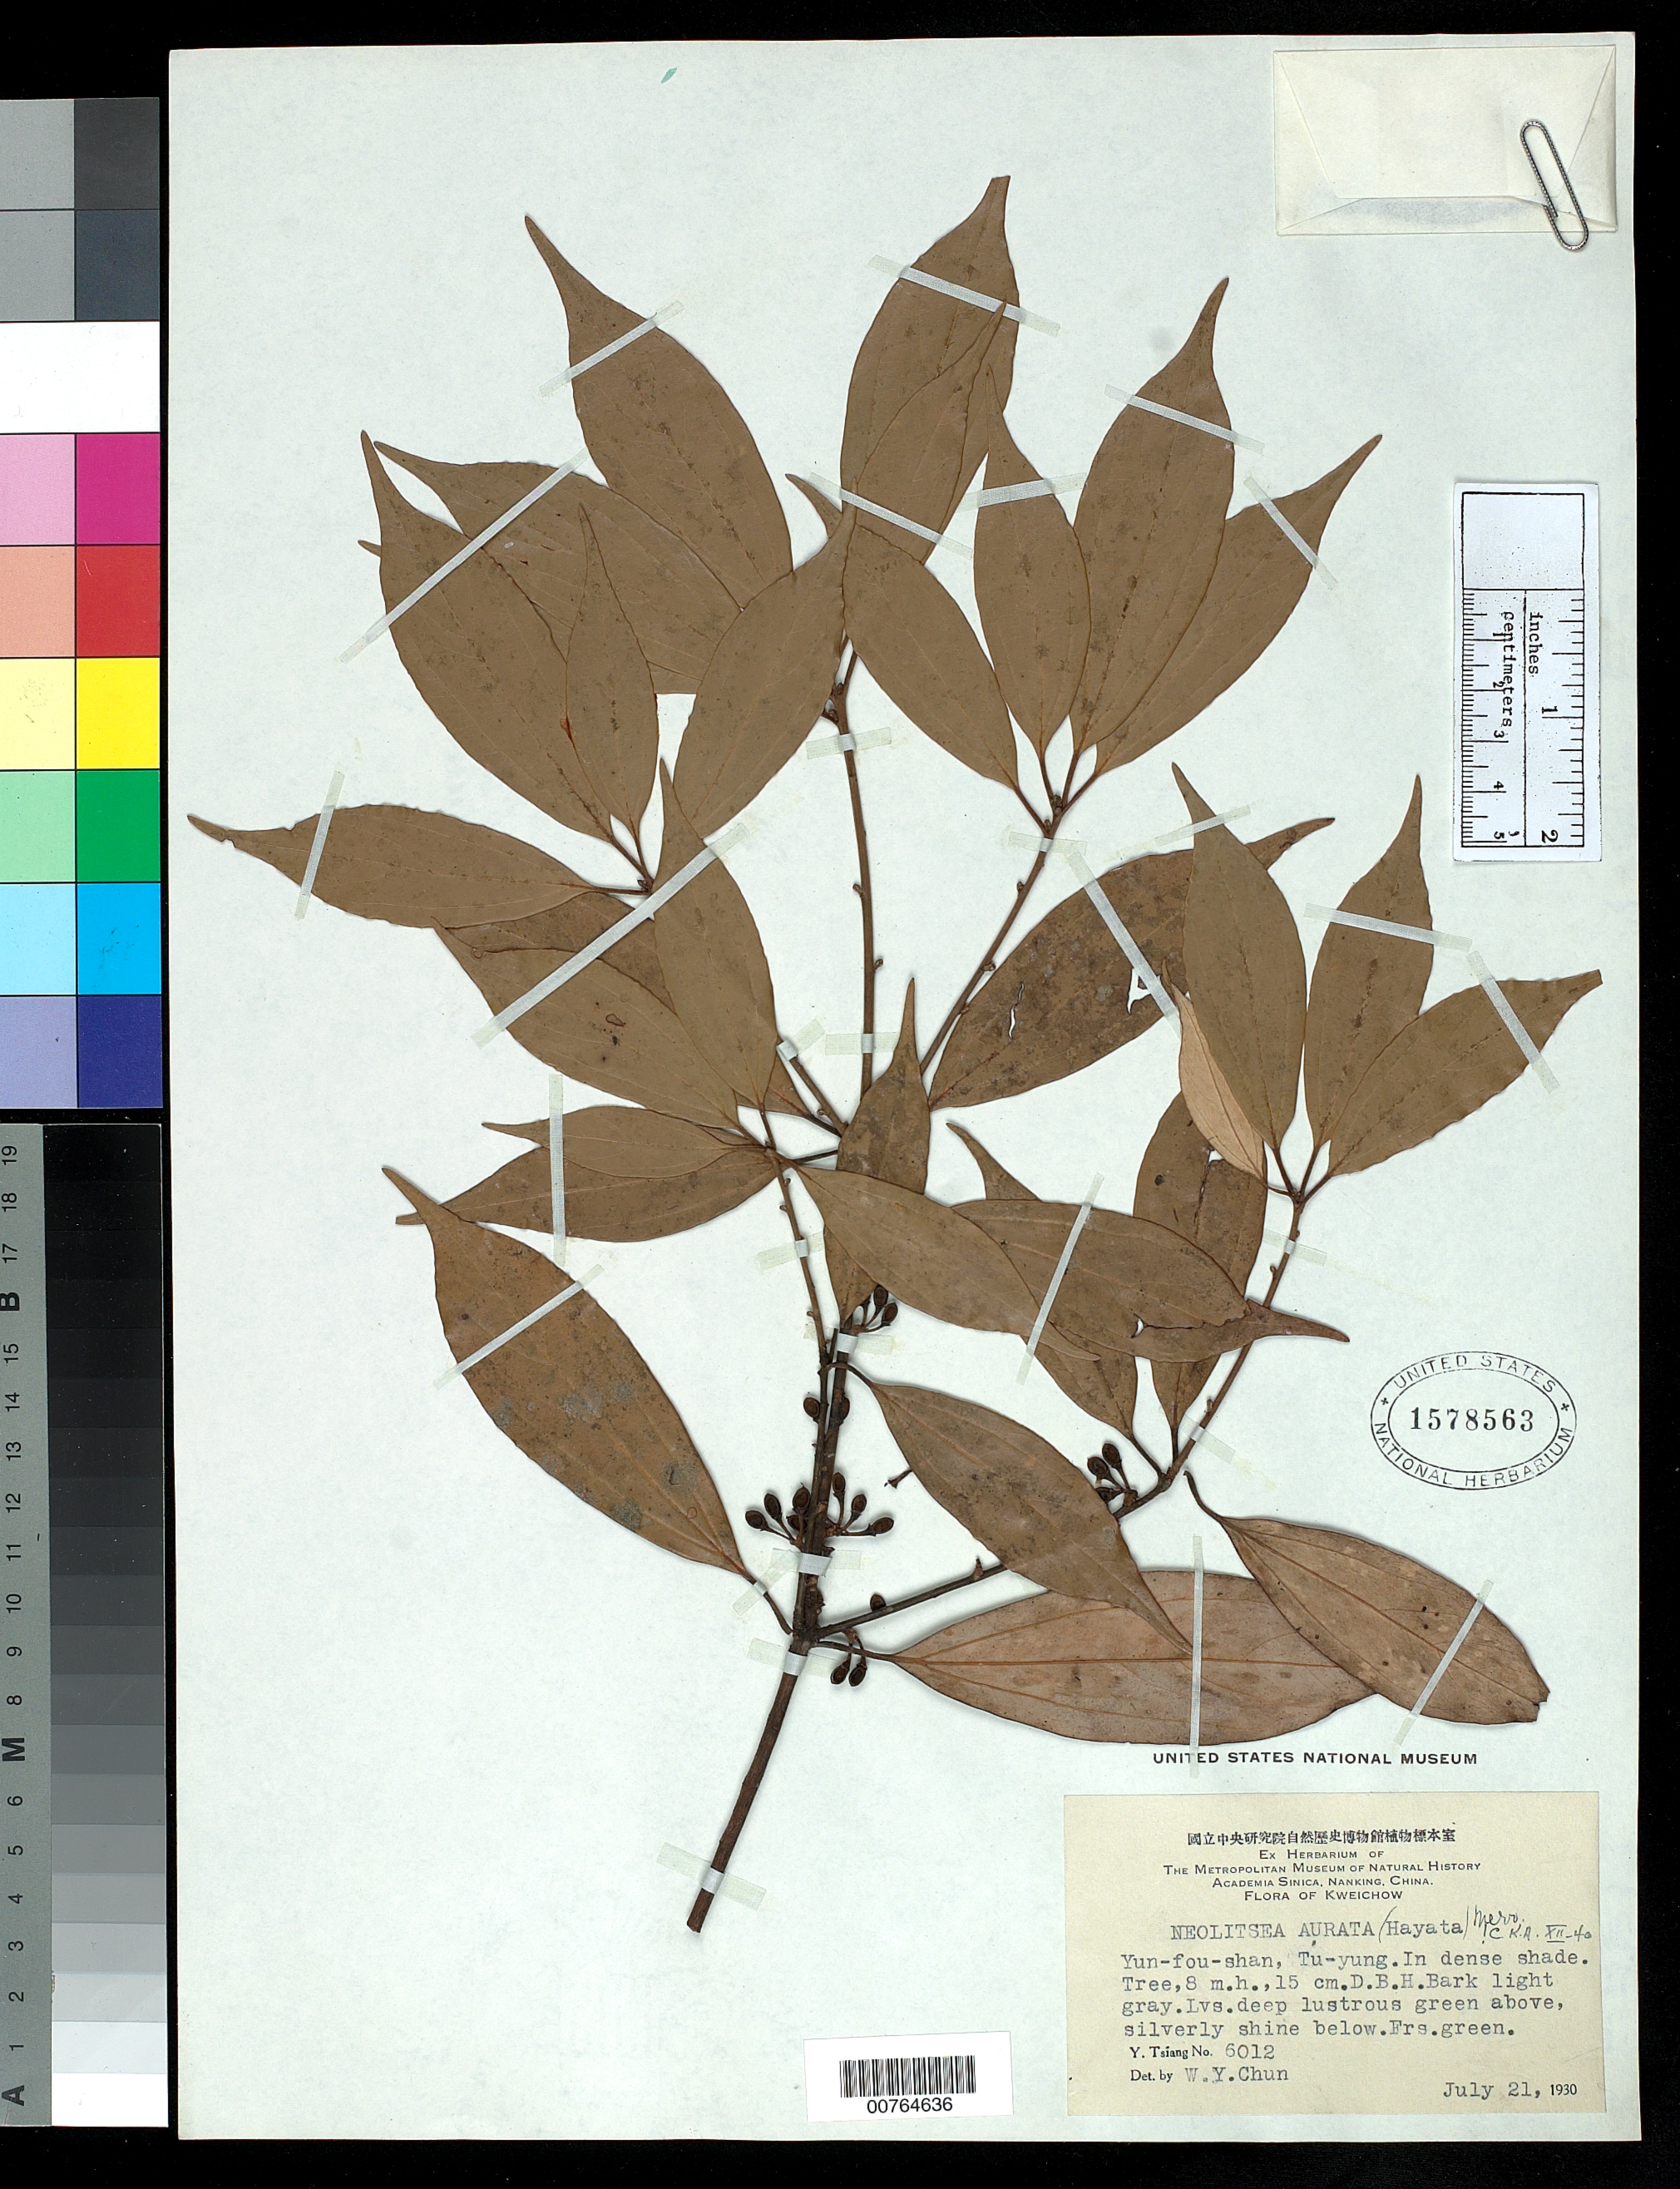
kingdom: Plantae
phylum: Tracheophyta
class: Magnoliopsida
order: Laurales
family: Lauraceae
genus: Neolitsea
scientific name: Neolitsea aurata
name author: (Hayata) Koidz.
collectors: W. Y. Chun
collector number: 6012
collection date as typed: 21 Jul 1930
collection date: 1930-07-21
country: China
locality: Yun-fou-shan, Tu-yung, Kweichow.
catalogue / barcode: US 1578563